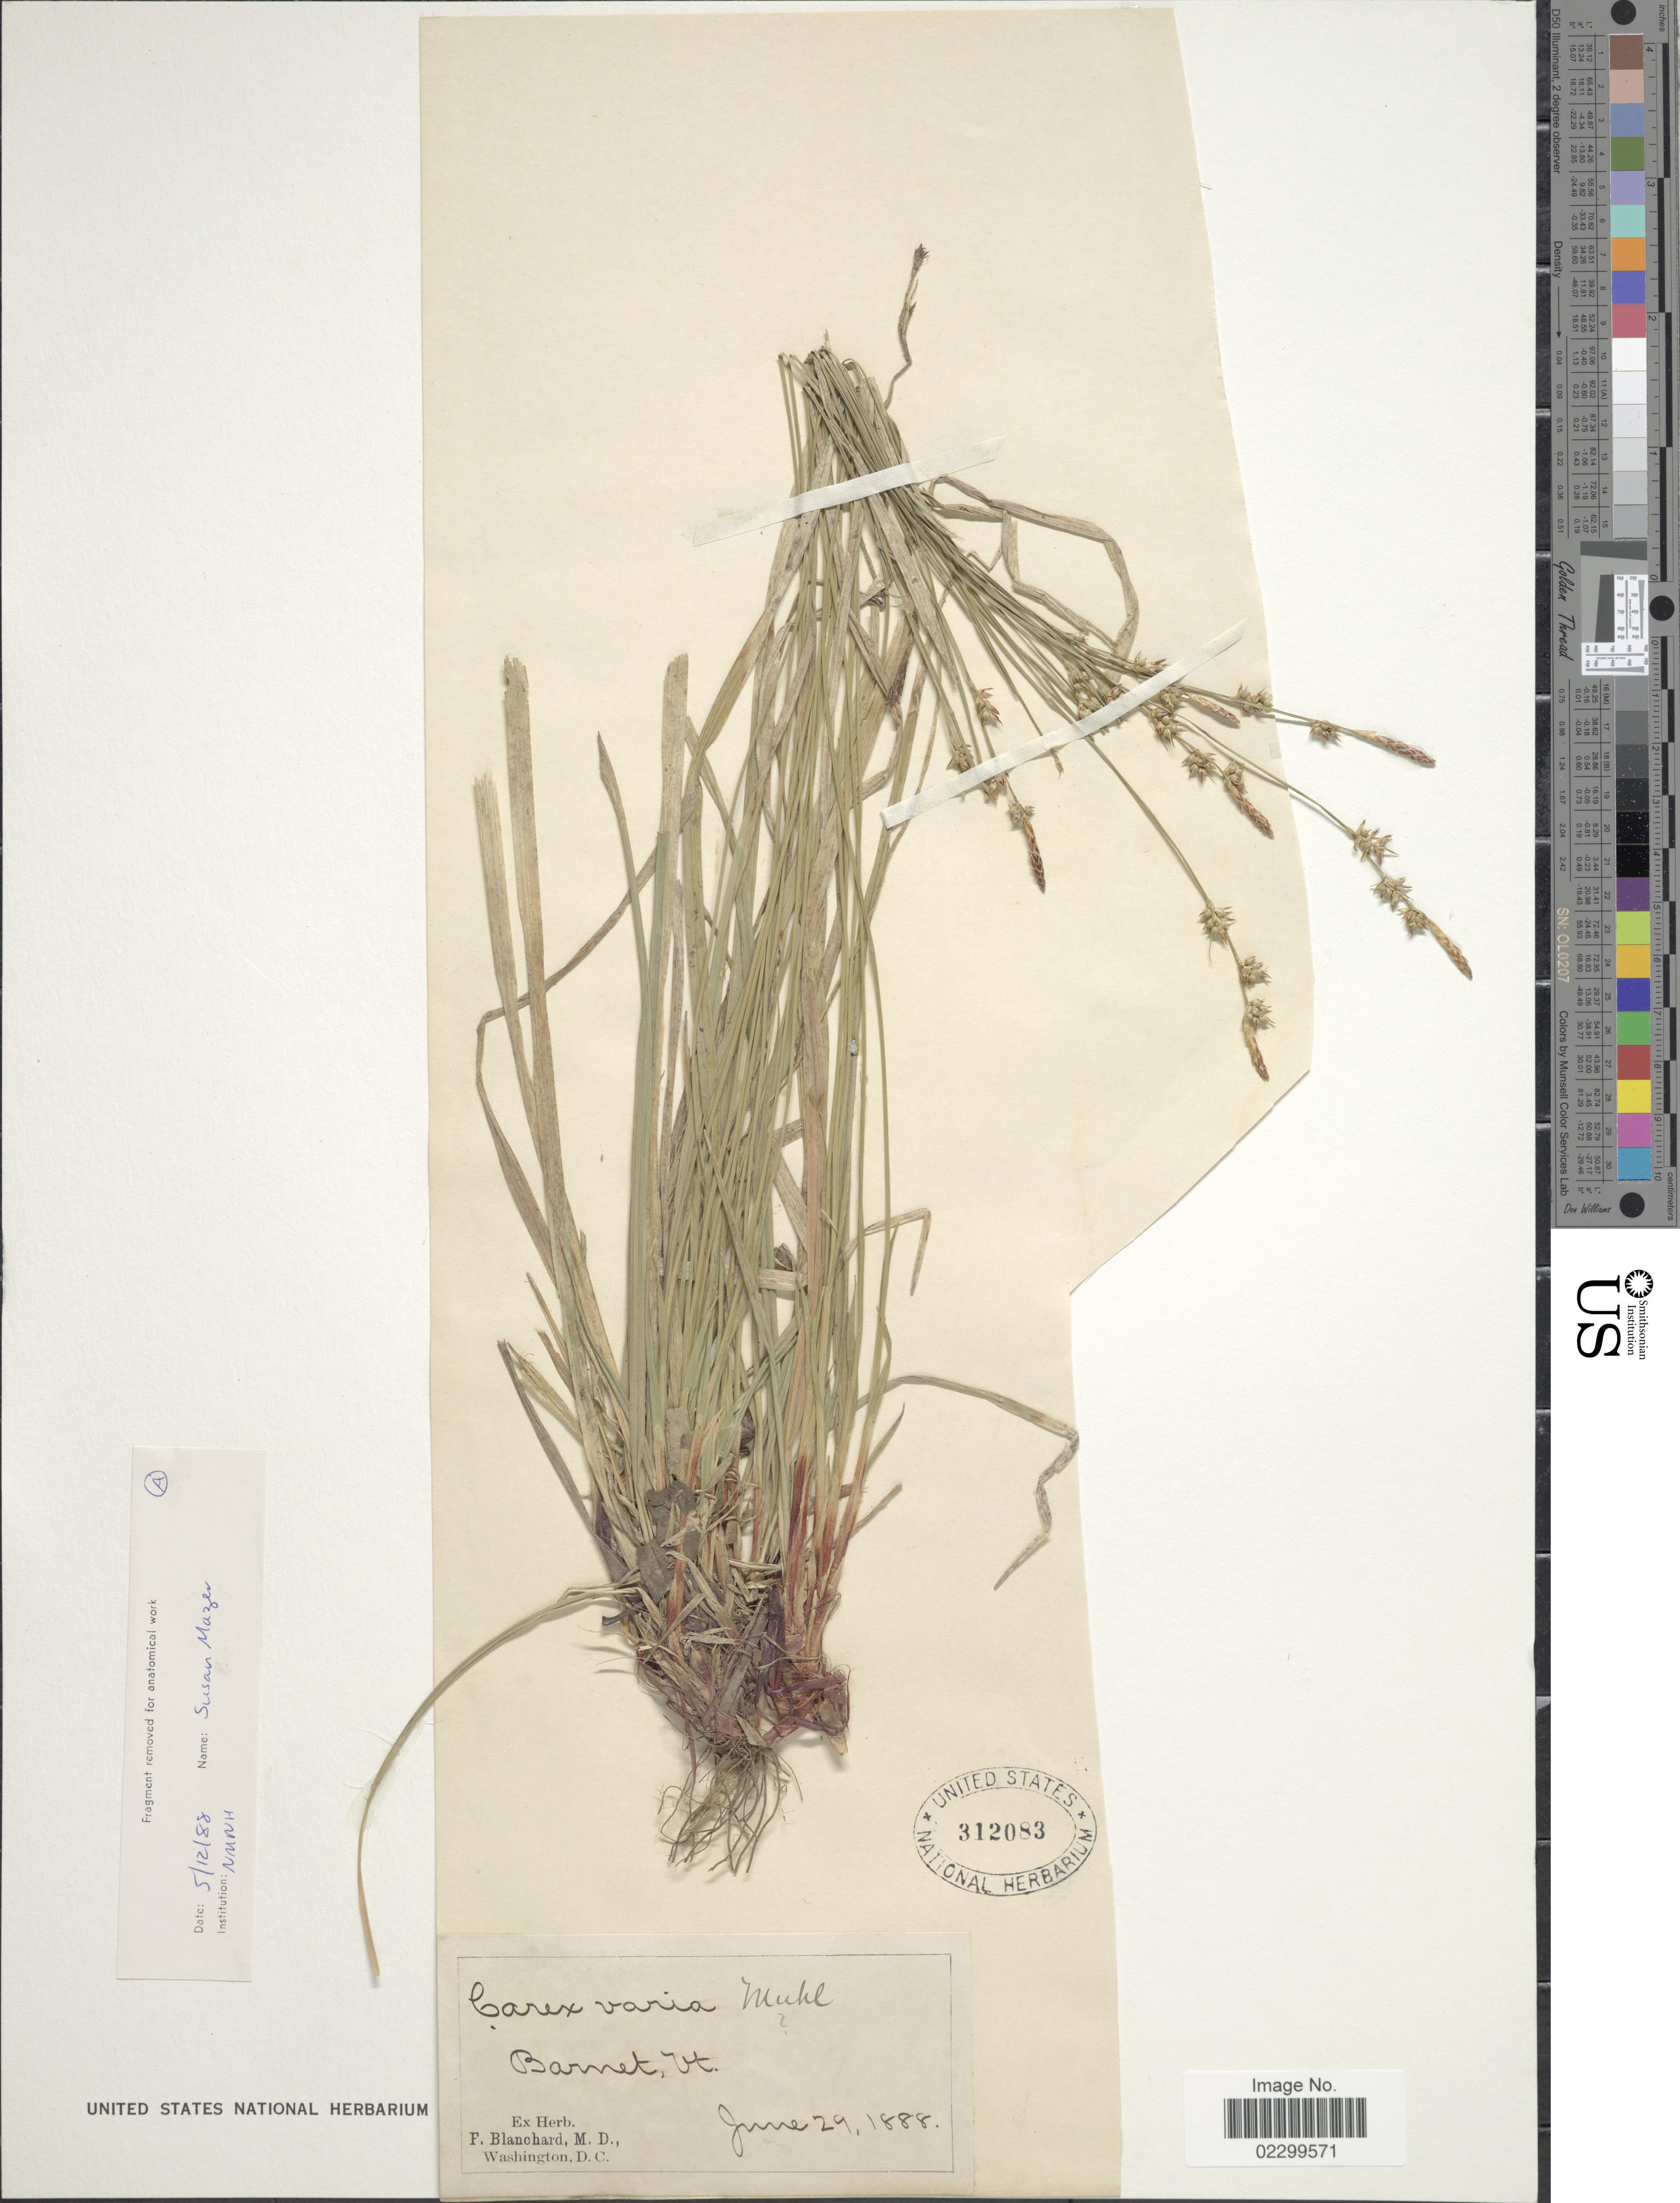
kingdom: Plantae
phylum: Tracheophyta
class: Liliopsida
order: Poales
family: Cyperaceae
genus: Carex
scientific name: Carex albicans var. albicans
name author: Willd. ex Spreng.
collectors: ex herb. F. Blanchard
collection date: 1888-06-29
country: United States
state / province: Vermont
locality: Barnet.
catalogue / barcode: US 312083